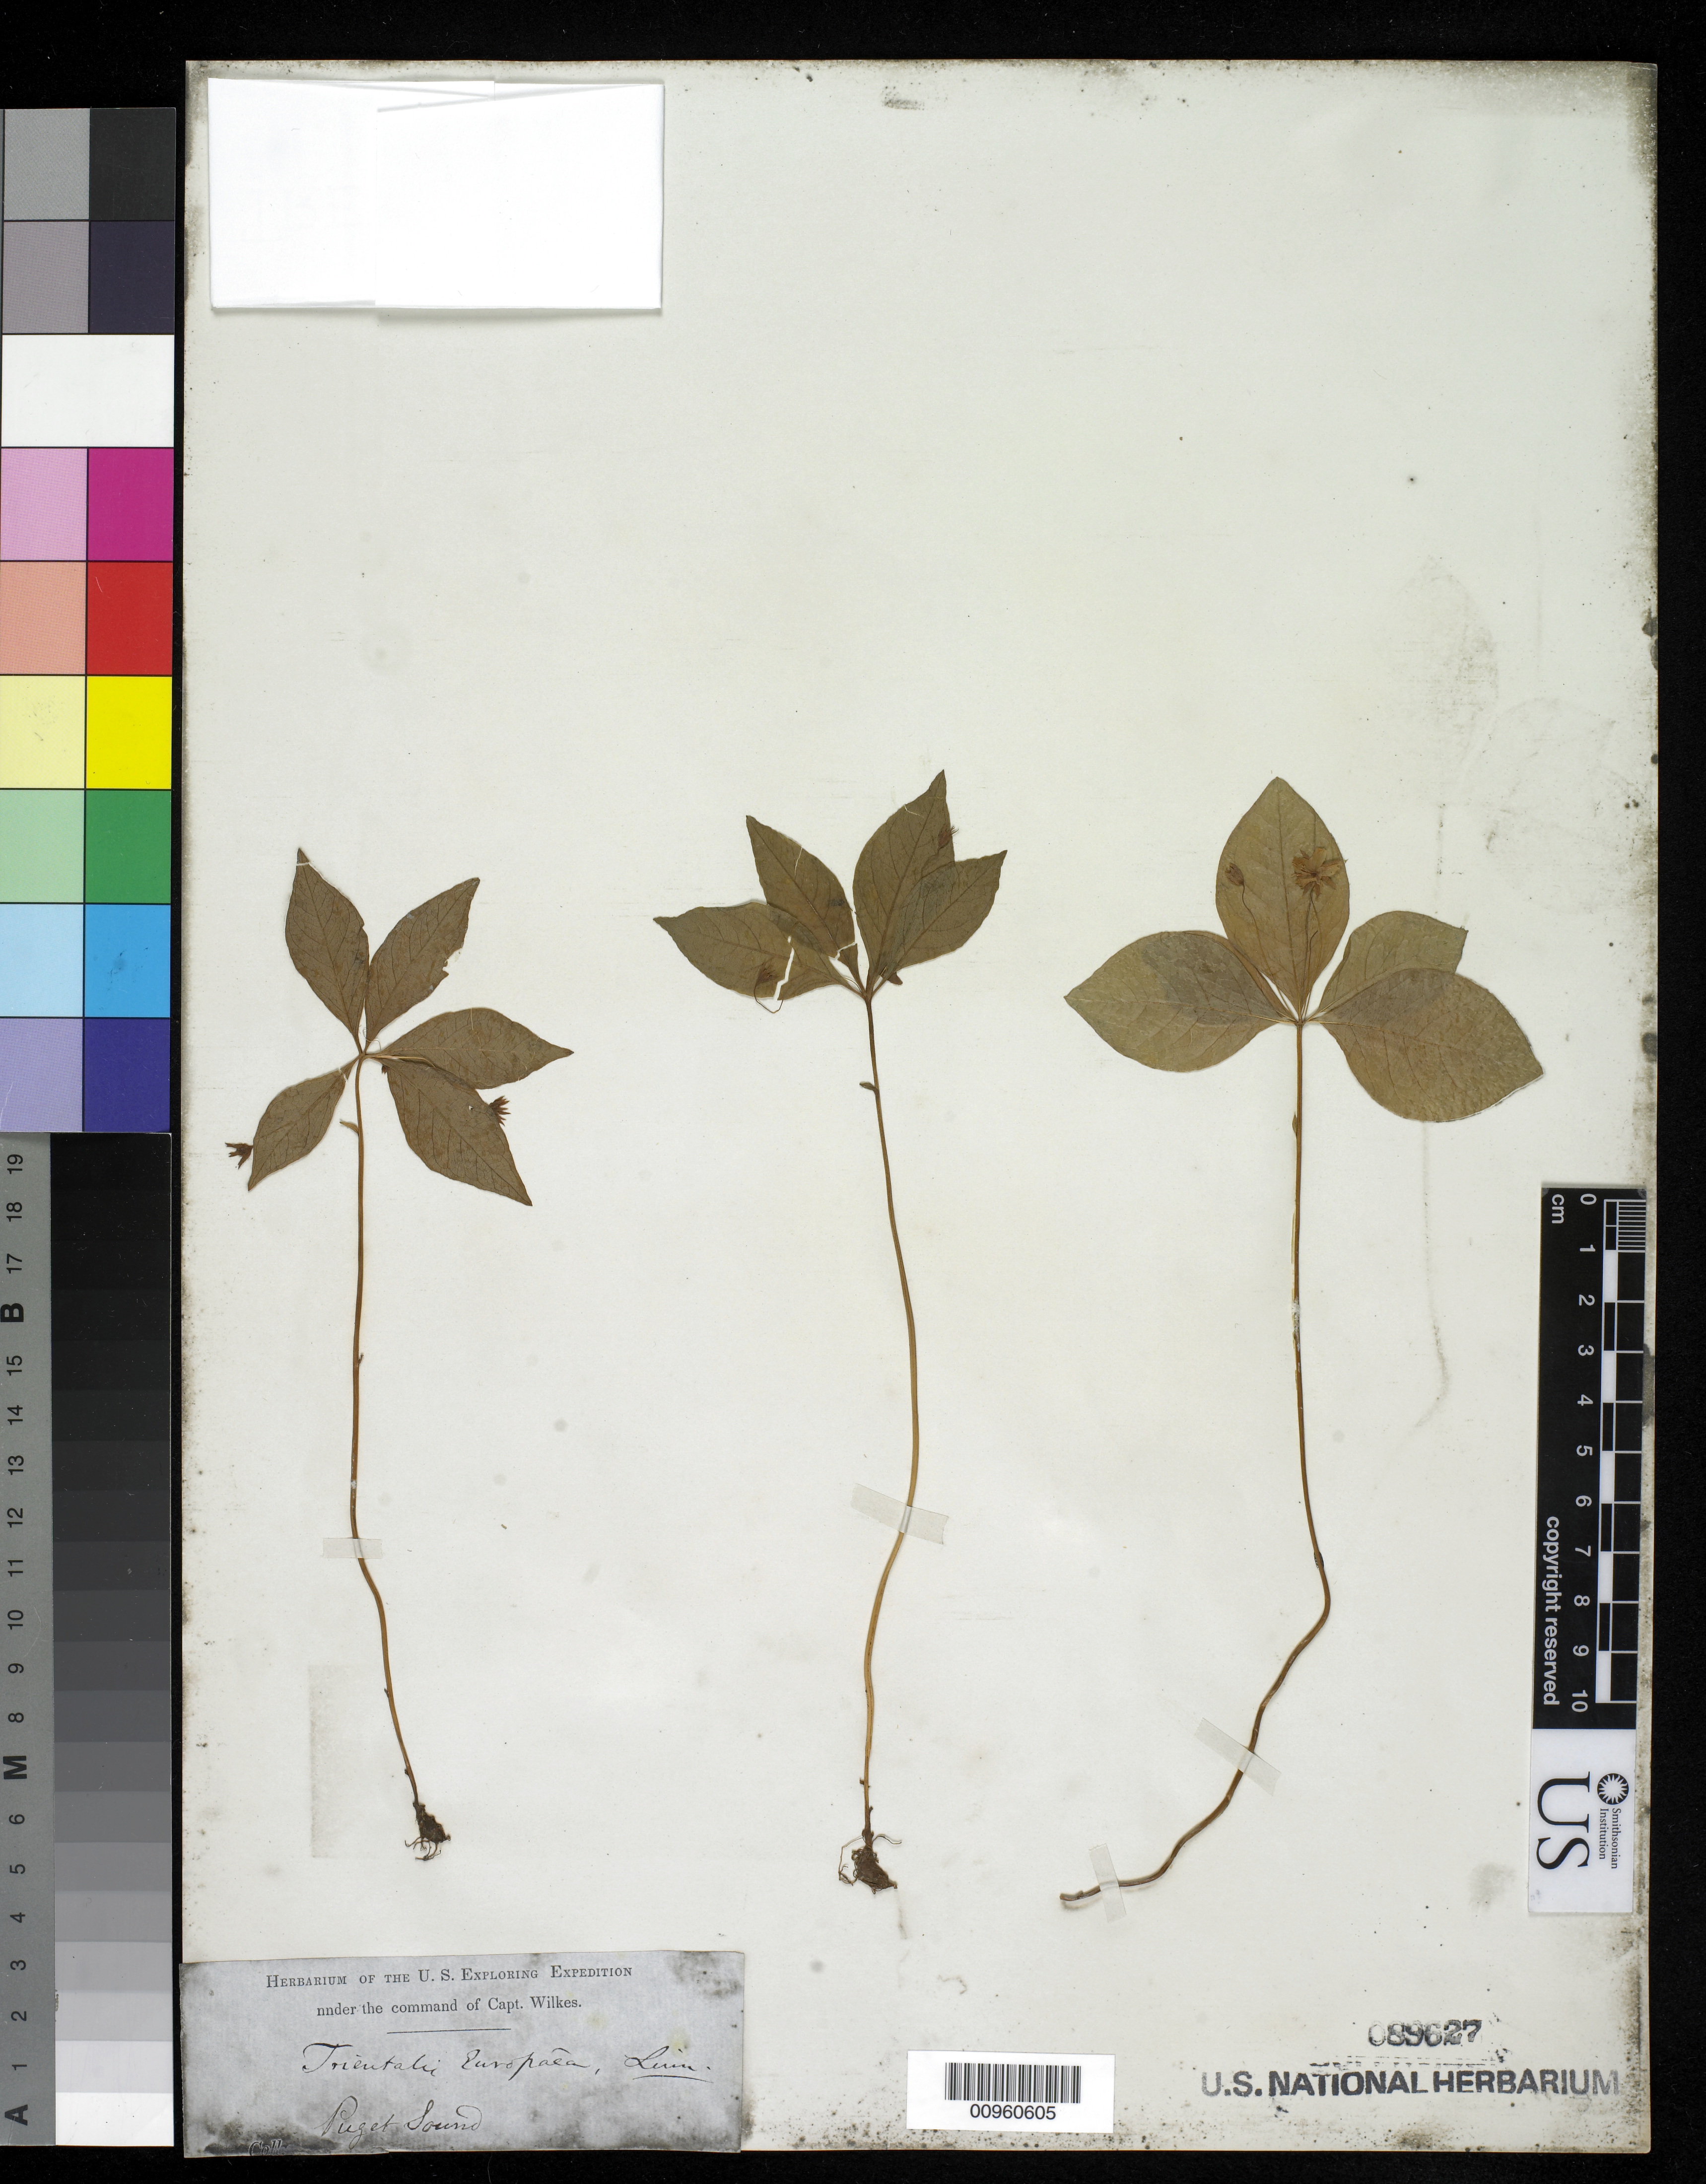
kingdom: Plantae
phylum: Tracheophyta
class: Magnoliopsida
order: Ericales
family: Primulaceae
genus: Trientalis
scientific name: Trientalis latifolia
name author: Hook.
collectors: Wilkes Explor. Exped.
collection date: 1838/1842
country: United States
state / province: Washington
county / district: King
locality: Puget Sound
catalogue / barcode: US 89627